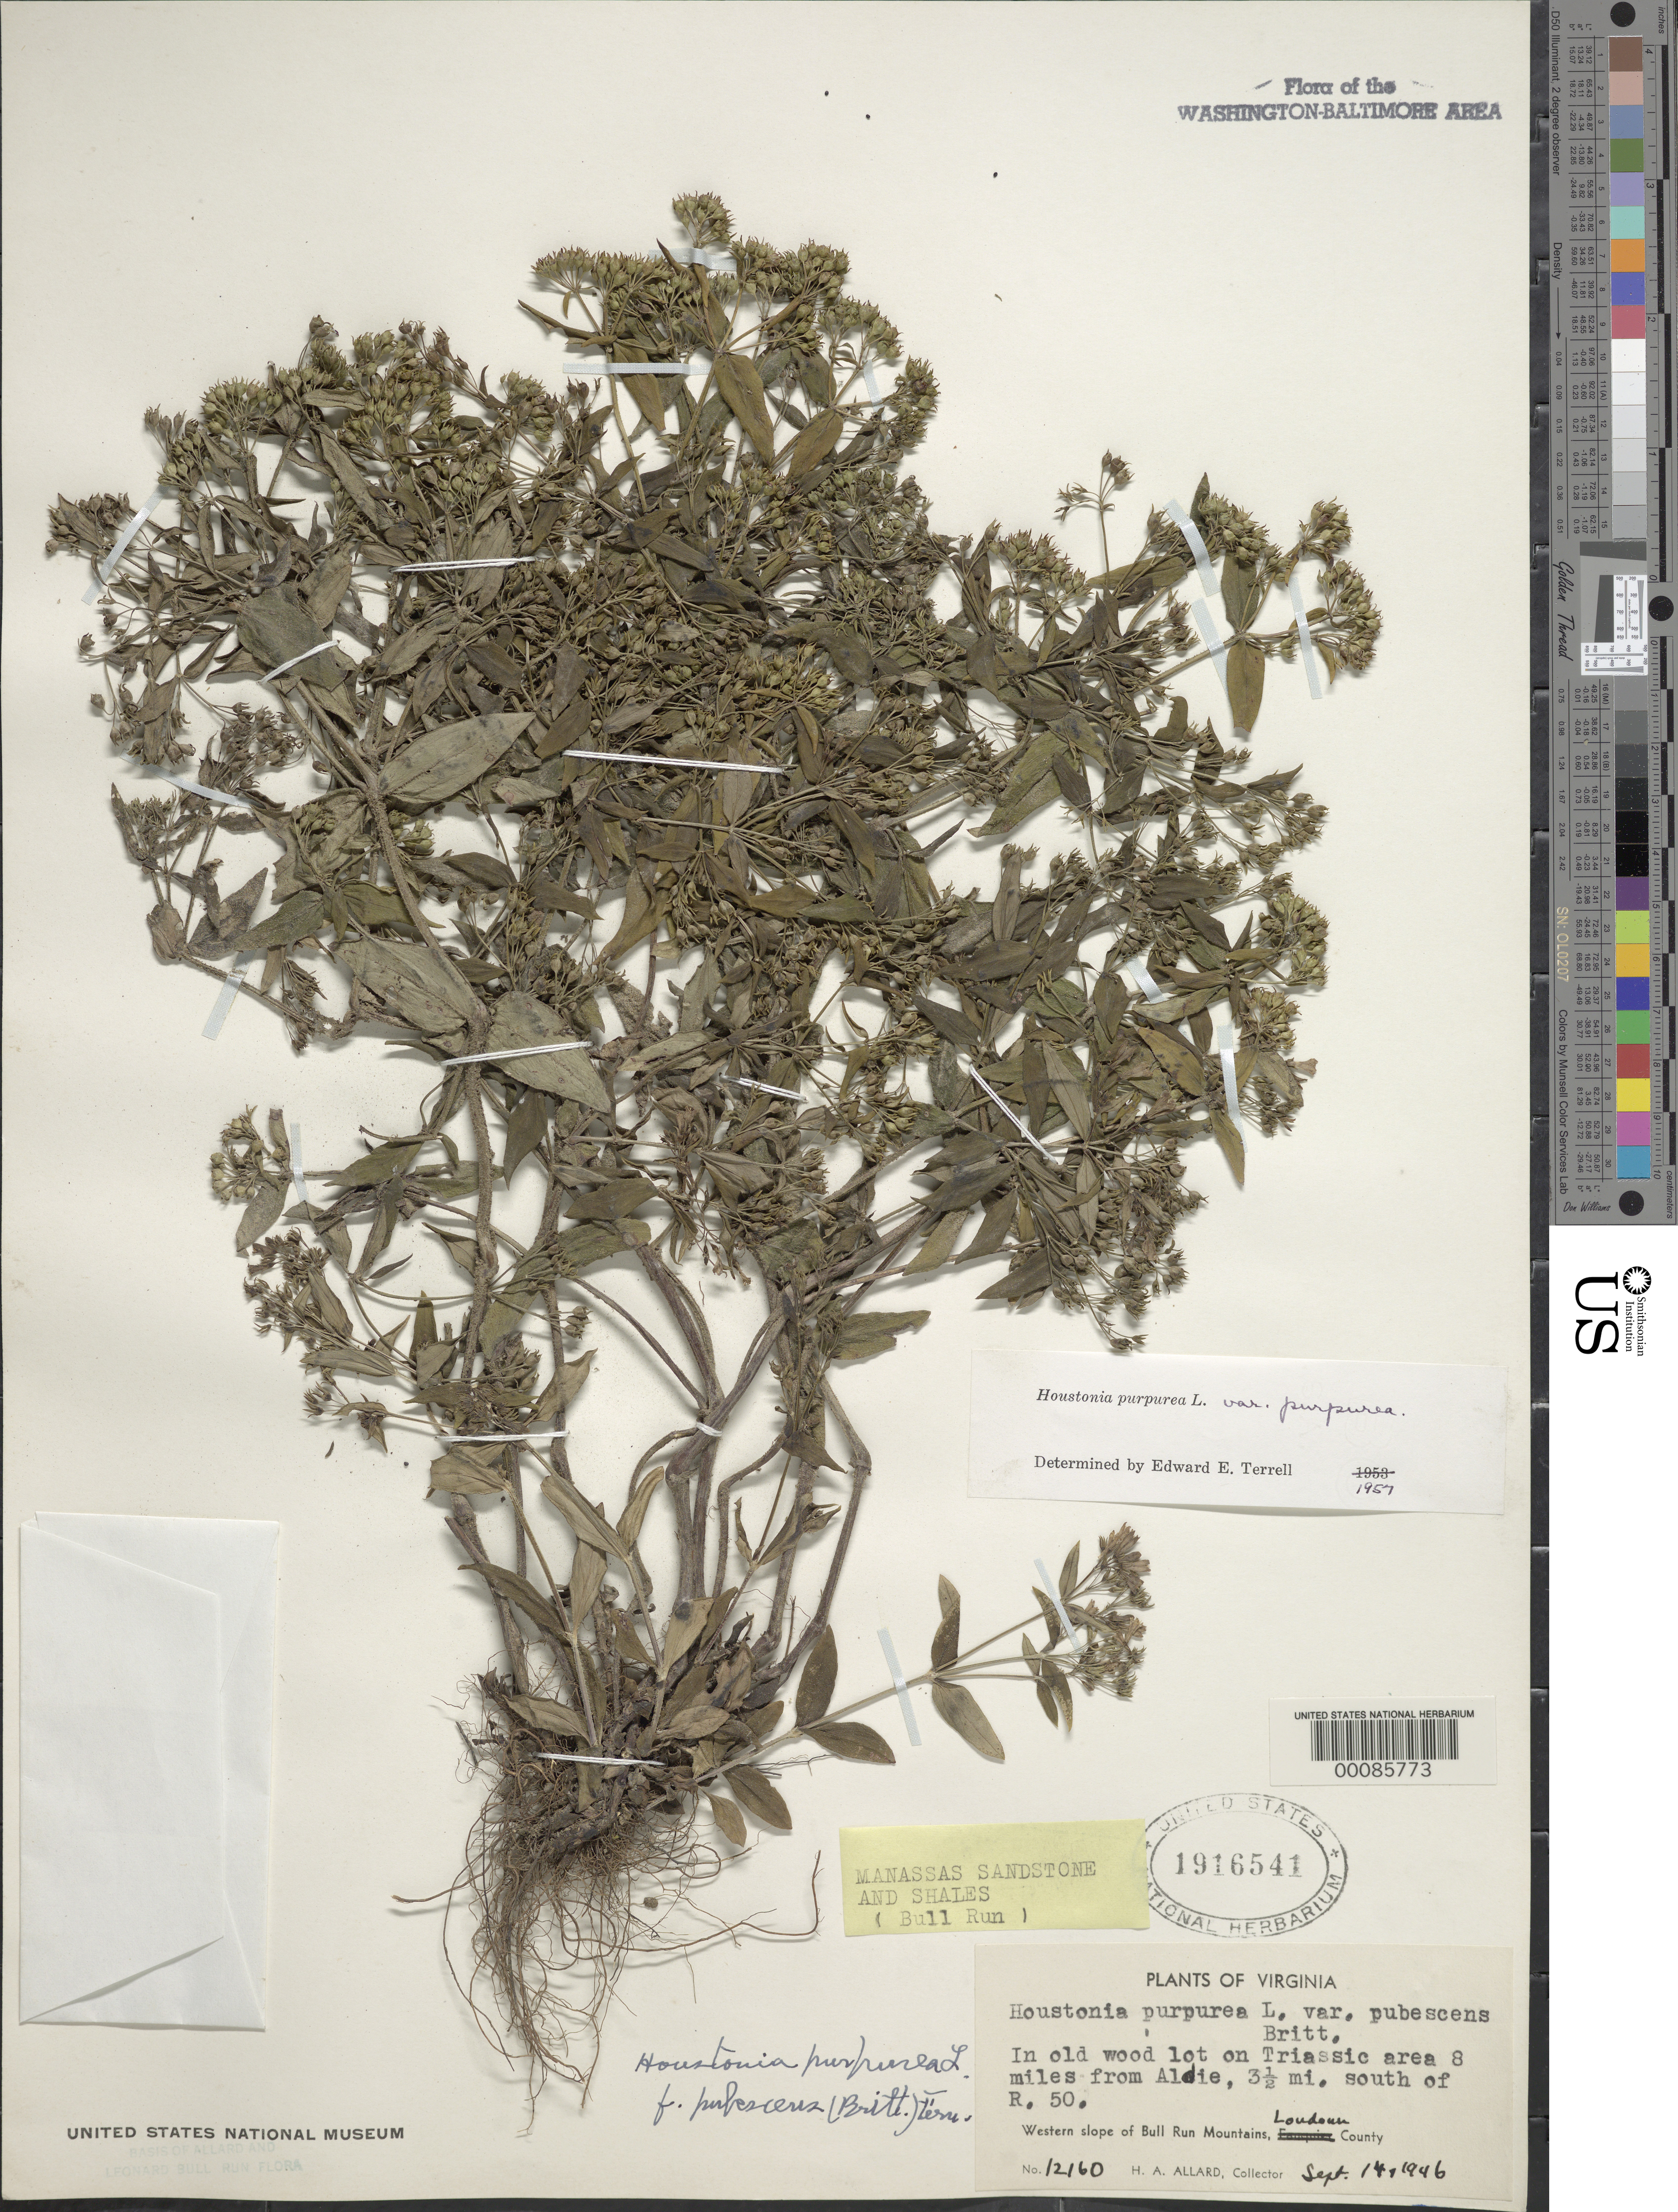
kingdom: Plantae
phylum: Tracheophyta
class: Magnoliopsida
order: Gentianales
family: Rubiaceae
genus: Houstonia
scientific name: Houstonia purpurea var. pubescens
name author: Britton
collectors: H. A. Allard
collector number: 12160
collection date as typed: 14 Sep 1946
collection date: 1946-09-14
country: United States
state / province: Virginia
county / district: Loudoun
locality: Aldie, west slope of Bull Run Mts.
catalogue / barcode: US 1916541